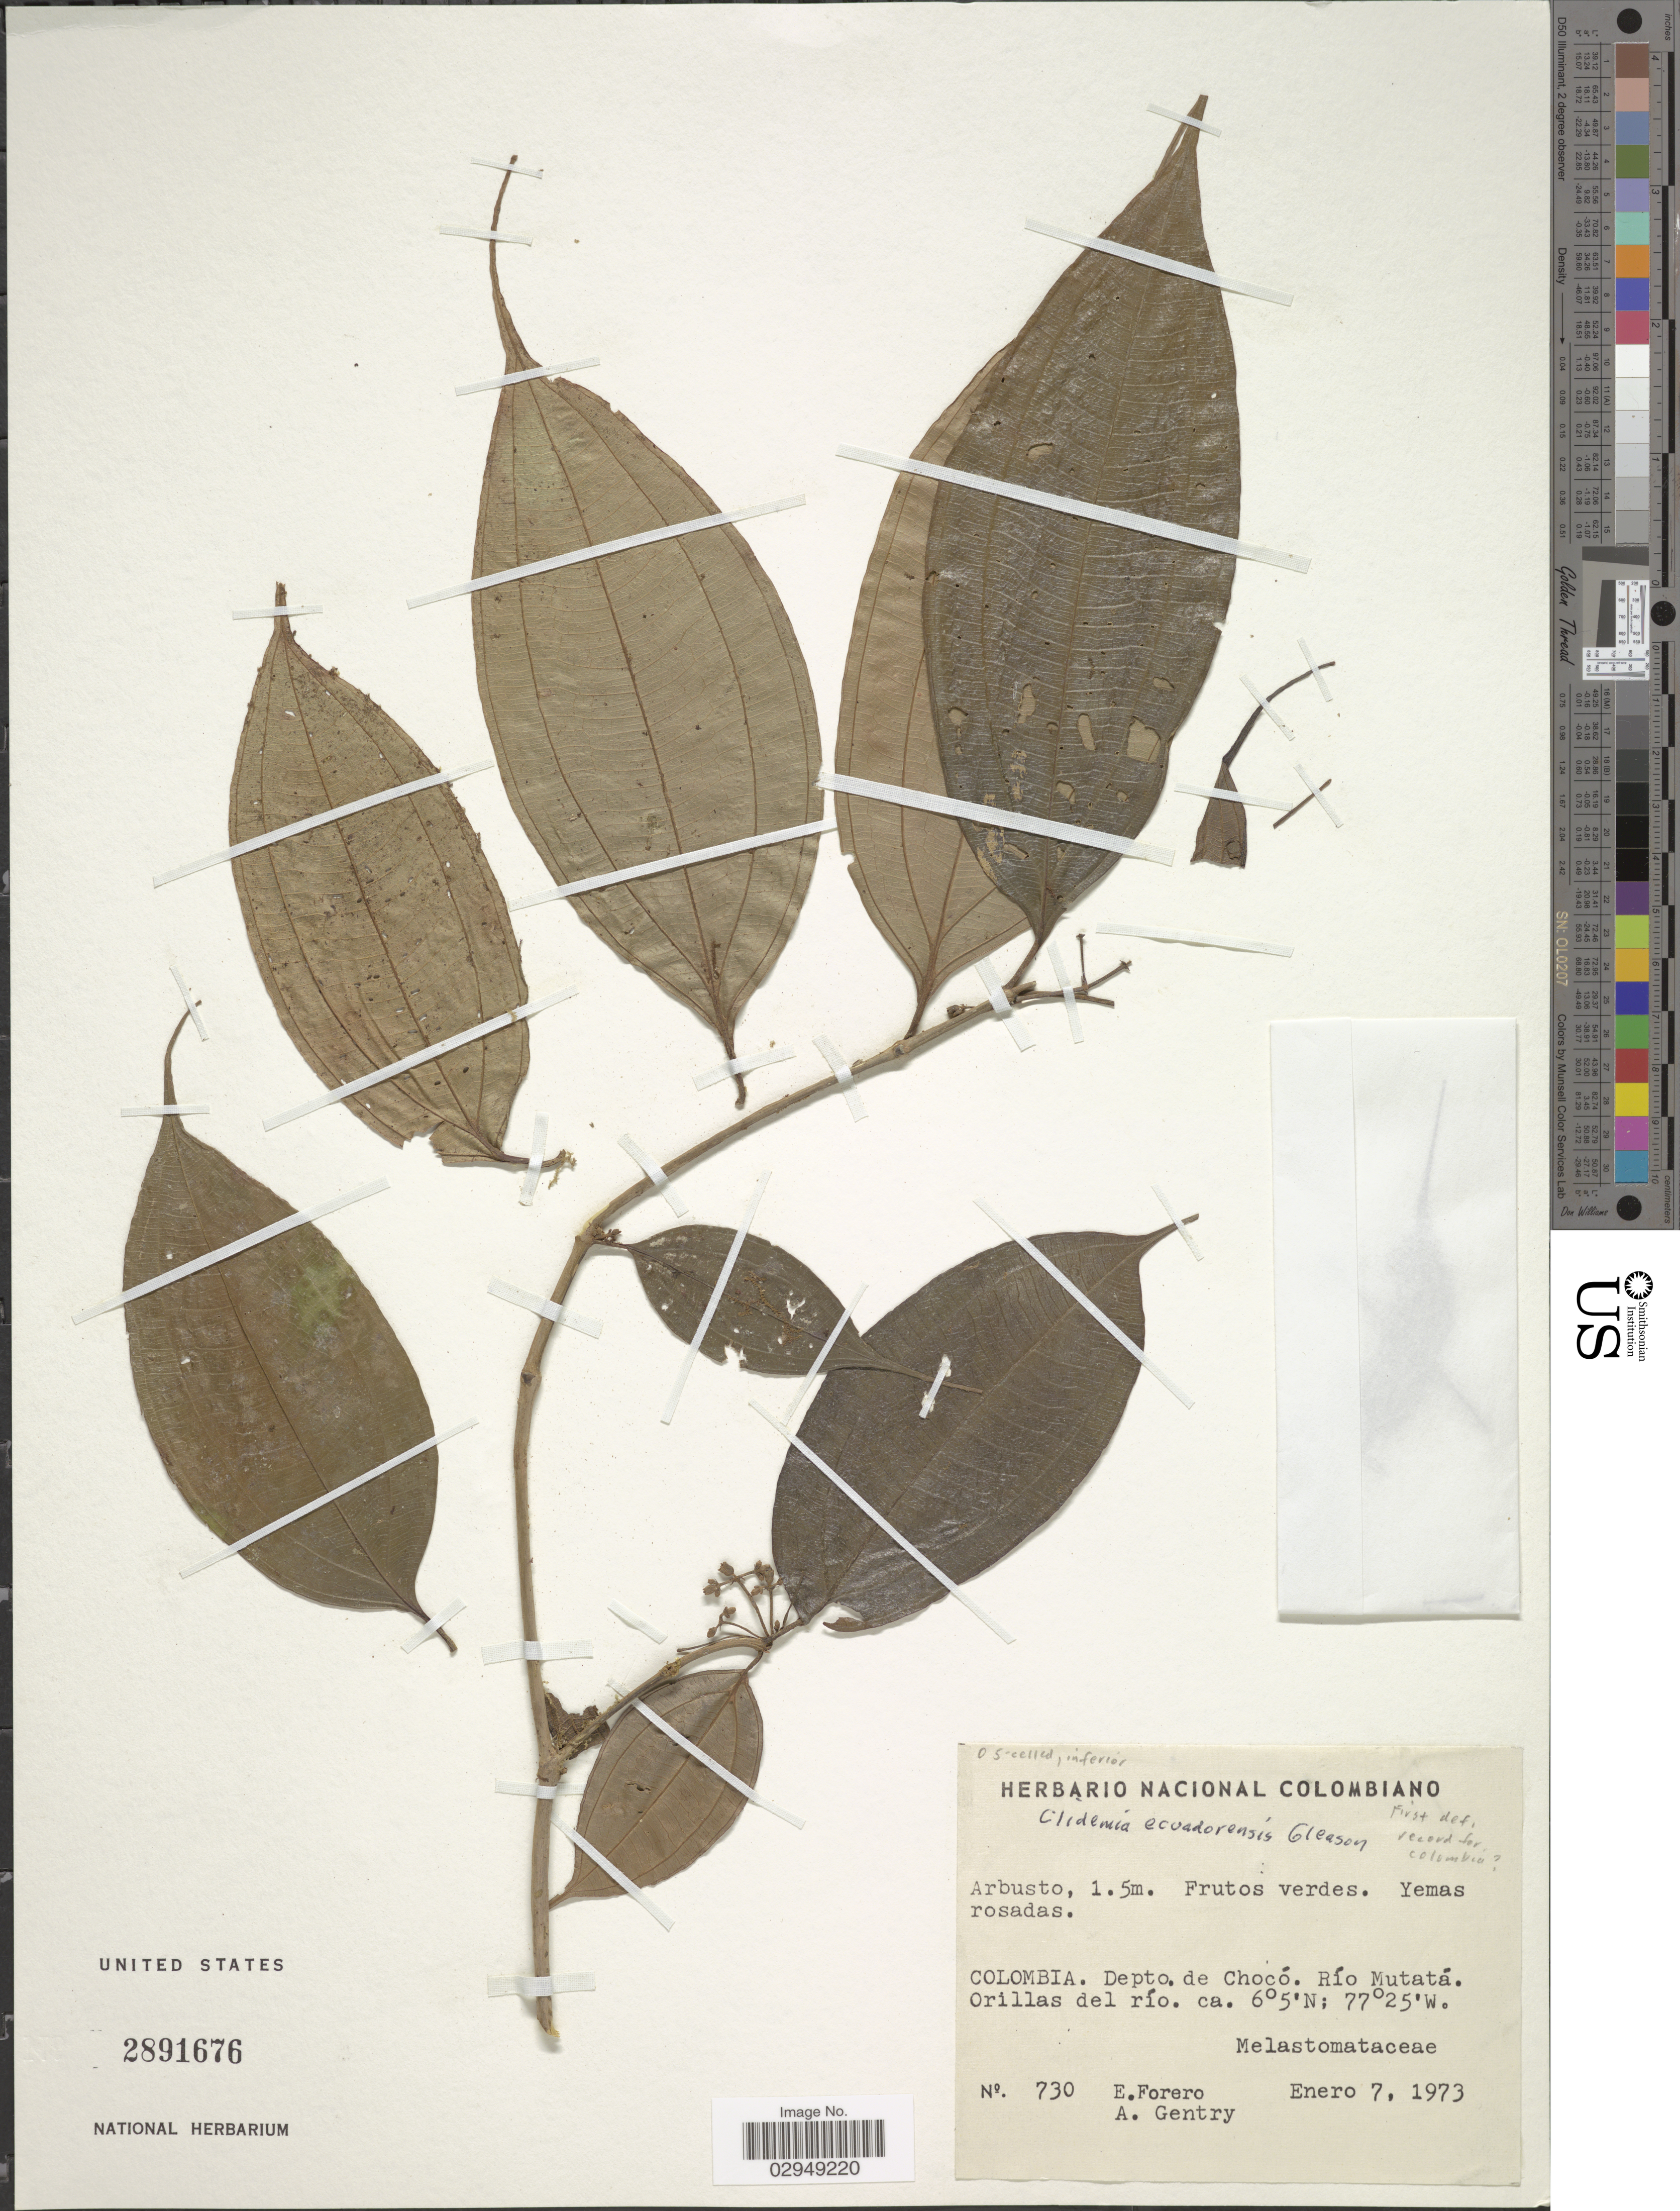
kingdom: Plantae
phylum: Tracheophyta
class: Magnoliopsida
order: Myrtales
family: Melastomataceae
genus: Clidemia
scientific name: Clidemia ecuadorensis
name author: Gleason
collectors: E. Forero & A. H. Gentry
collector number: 730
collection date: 1973-01-07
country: Colombia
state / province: Chocó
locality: Depto. de Chocó, Río Mutatá, Orillas del río.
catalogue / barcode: US 2891676